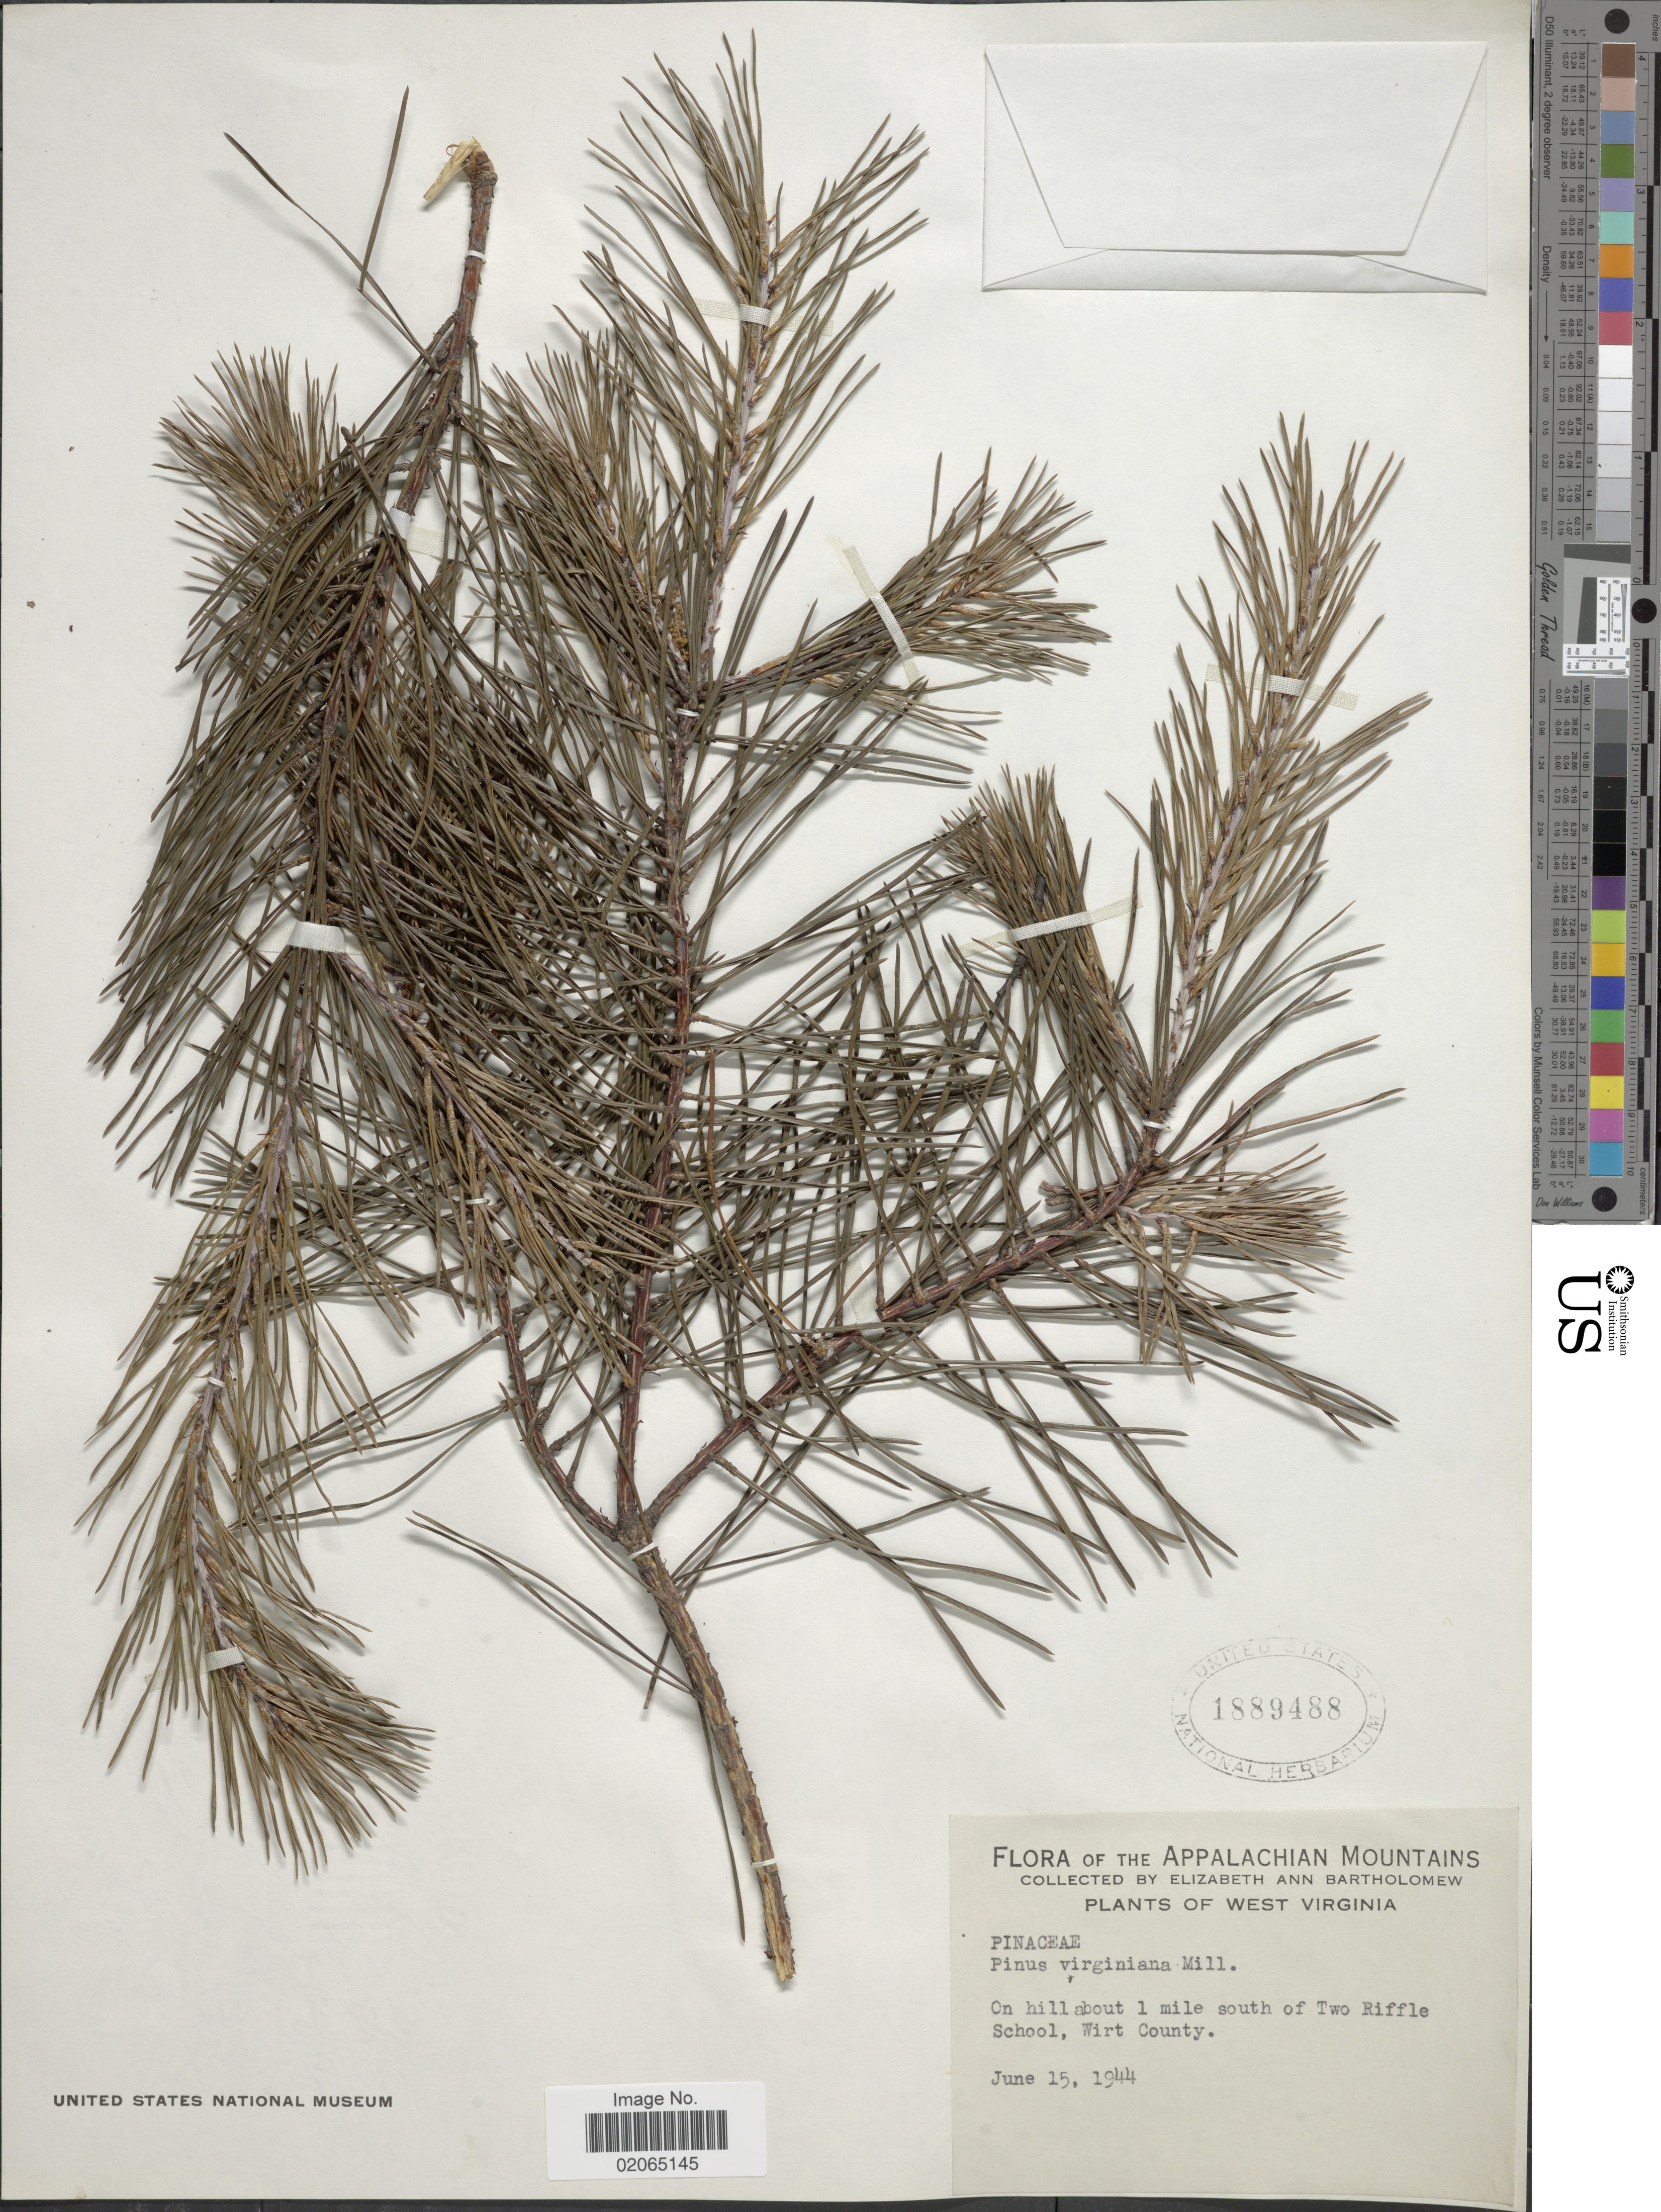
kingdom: Plantae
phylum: Tracheophyta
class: Pinopsida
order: Pinales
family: Pinaceae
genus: Pinus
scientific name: Pinus virginiana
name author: Mill.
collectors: E. Bartholomew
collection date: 1944-06-15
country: United States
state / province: West Virginia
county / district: Wirt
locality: On hill about 1 mile south of Two Riffle School, Wirt County, Appalachian Mountains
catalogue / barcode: US 1889488